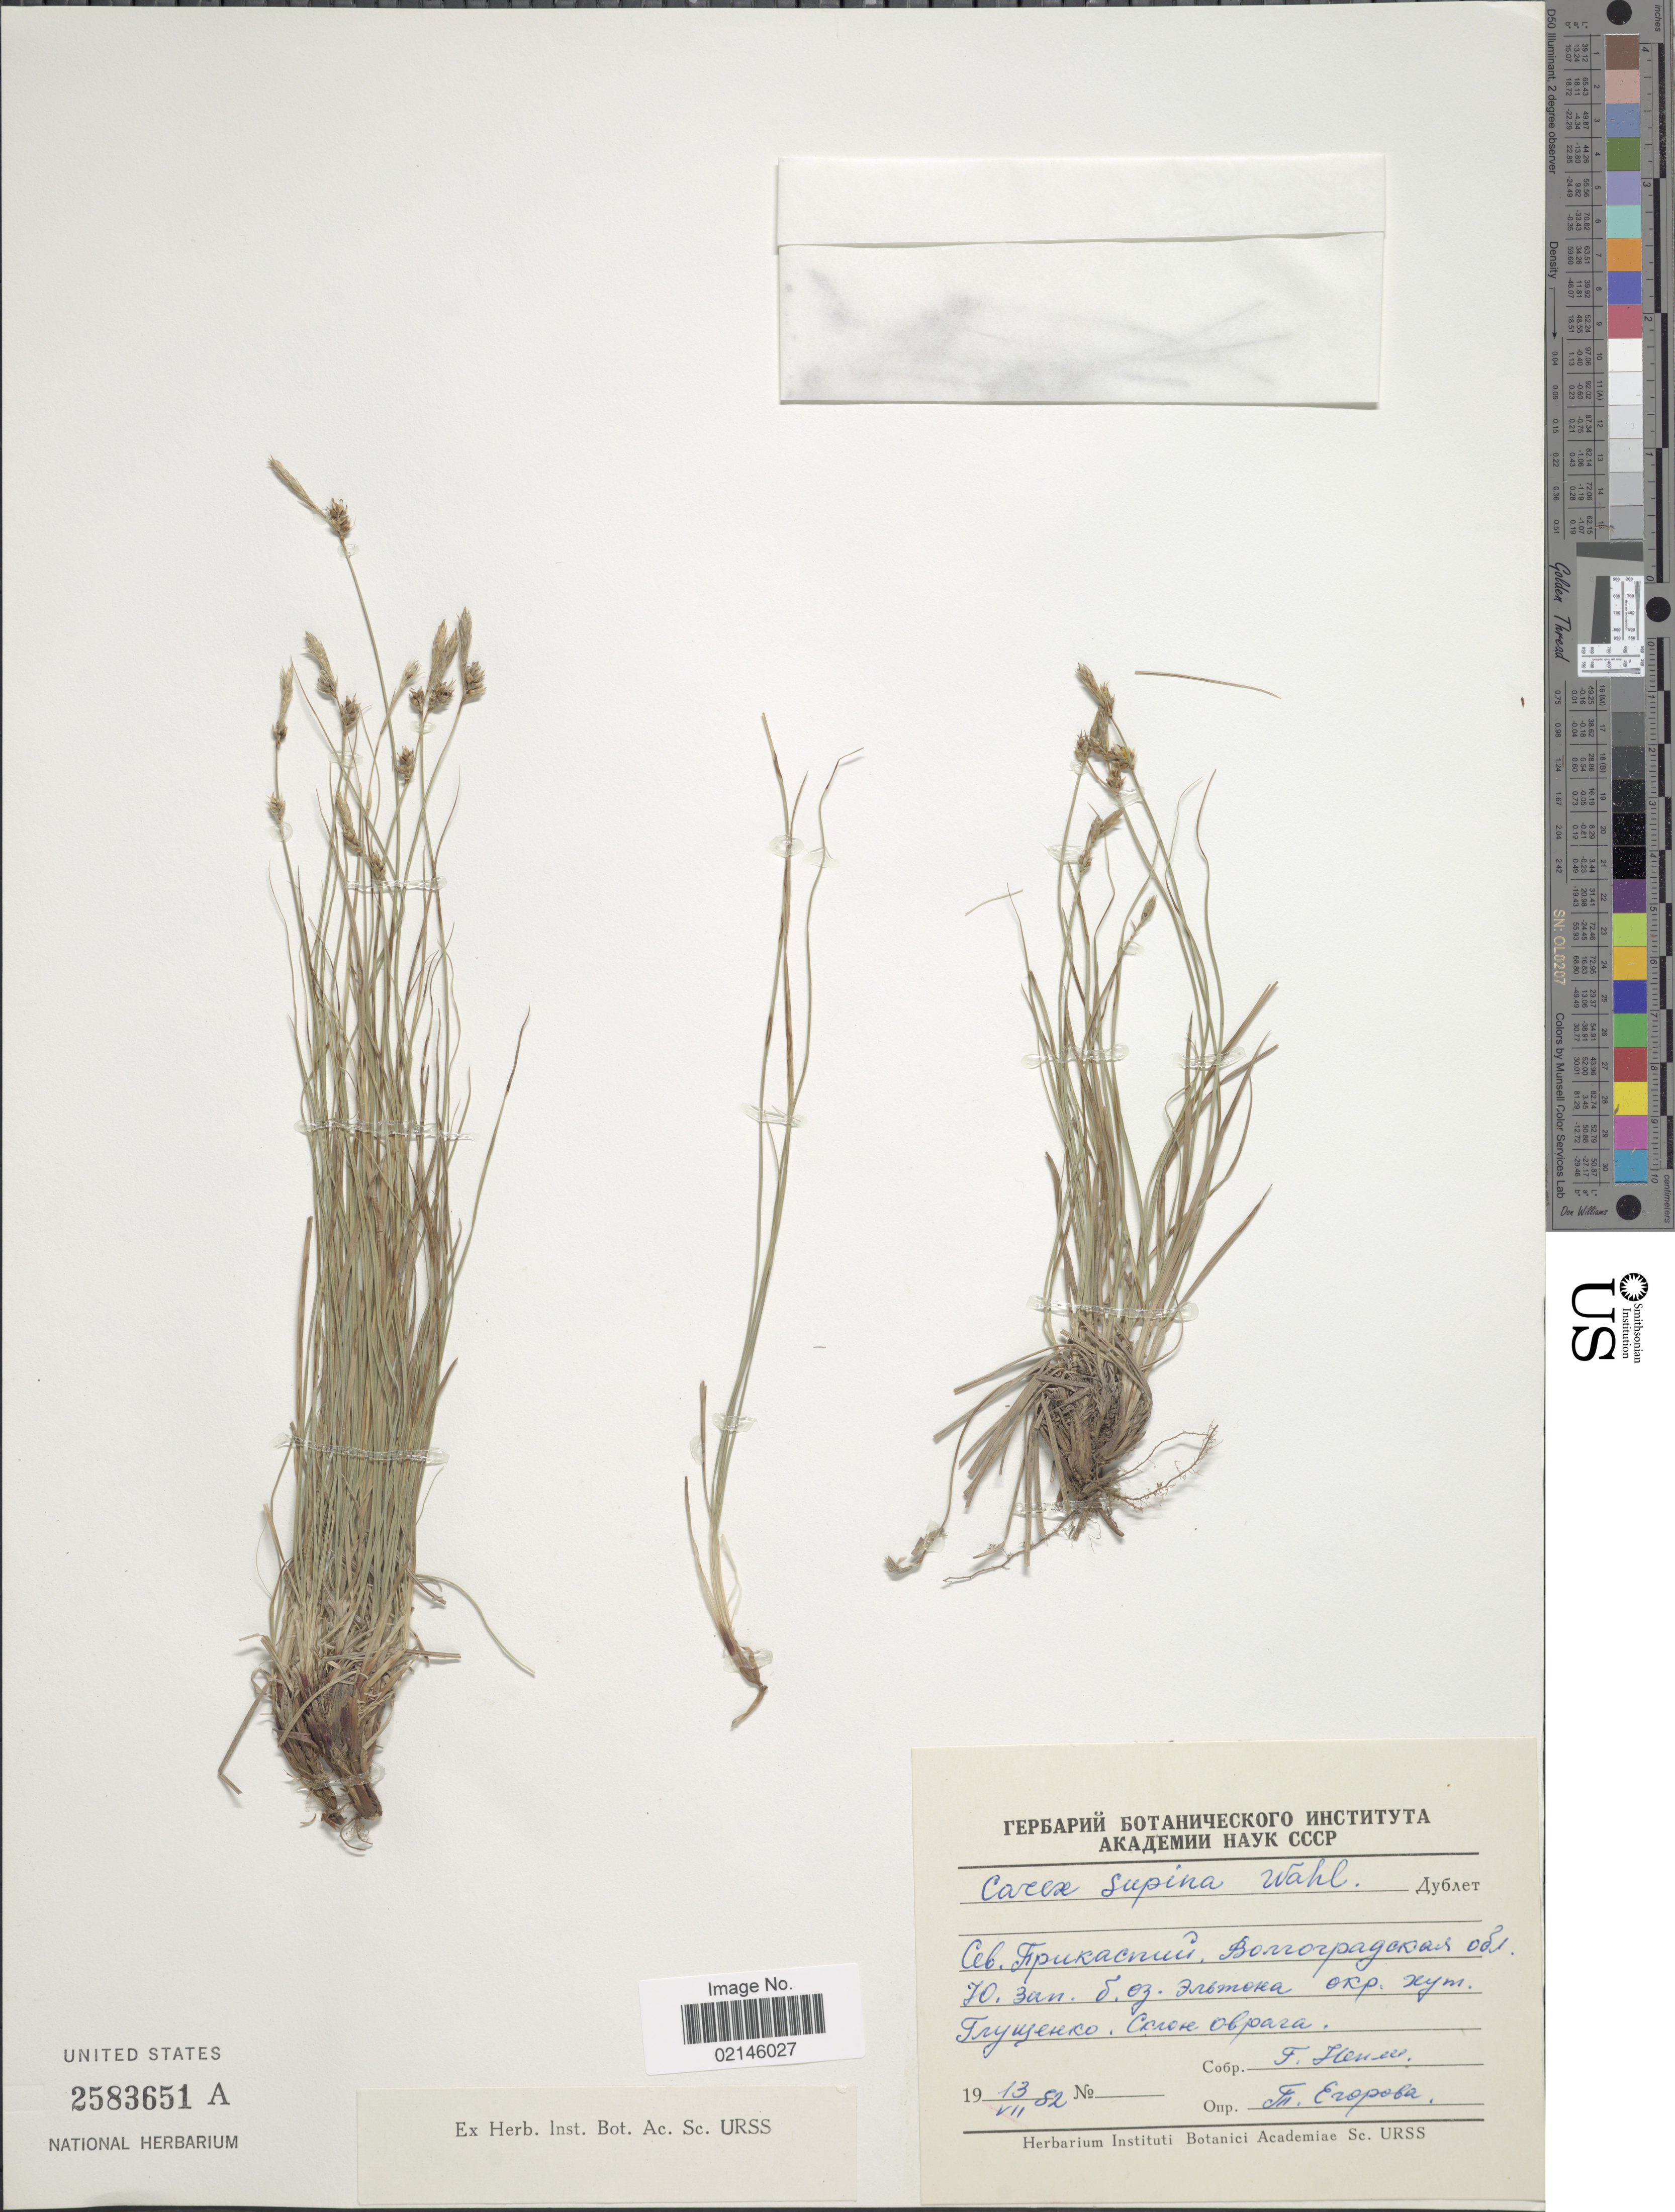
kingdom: Plantae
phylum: Tracheophyta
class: Liliopsida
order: Poales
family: Cyperaceae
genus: Carex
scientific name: Carex supina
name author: Willd. ex Wahlenb.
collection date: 1952-07-13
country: U.S.S.R.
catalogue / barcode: US 2583651A